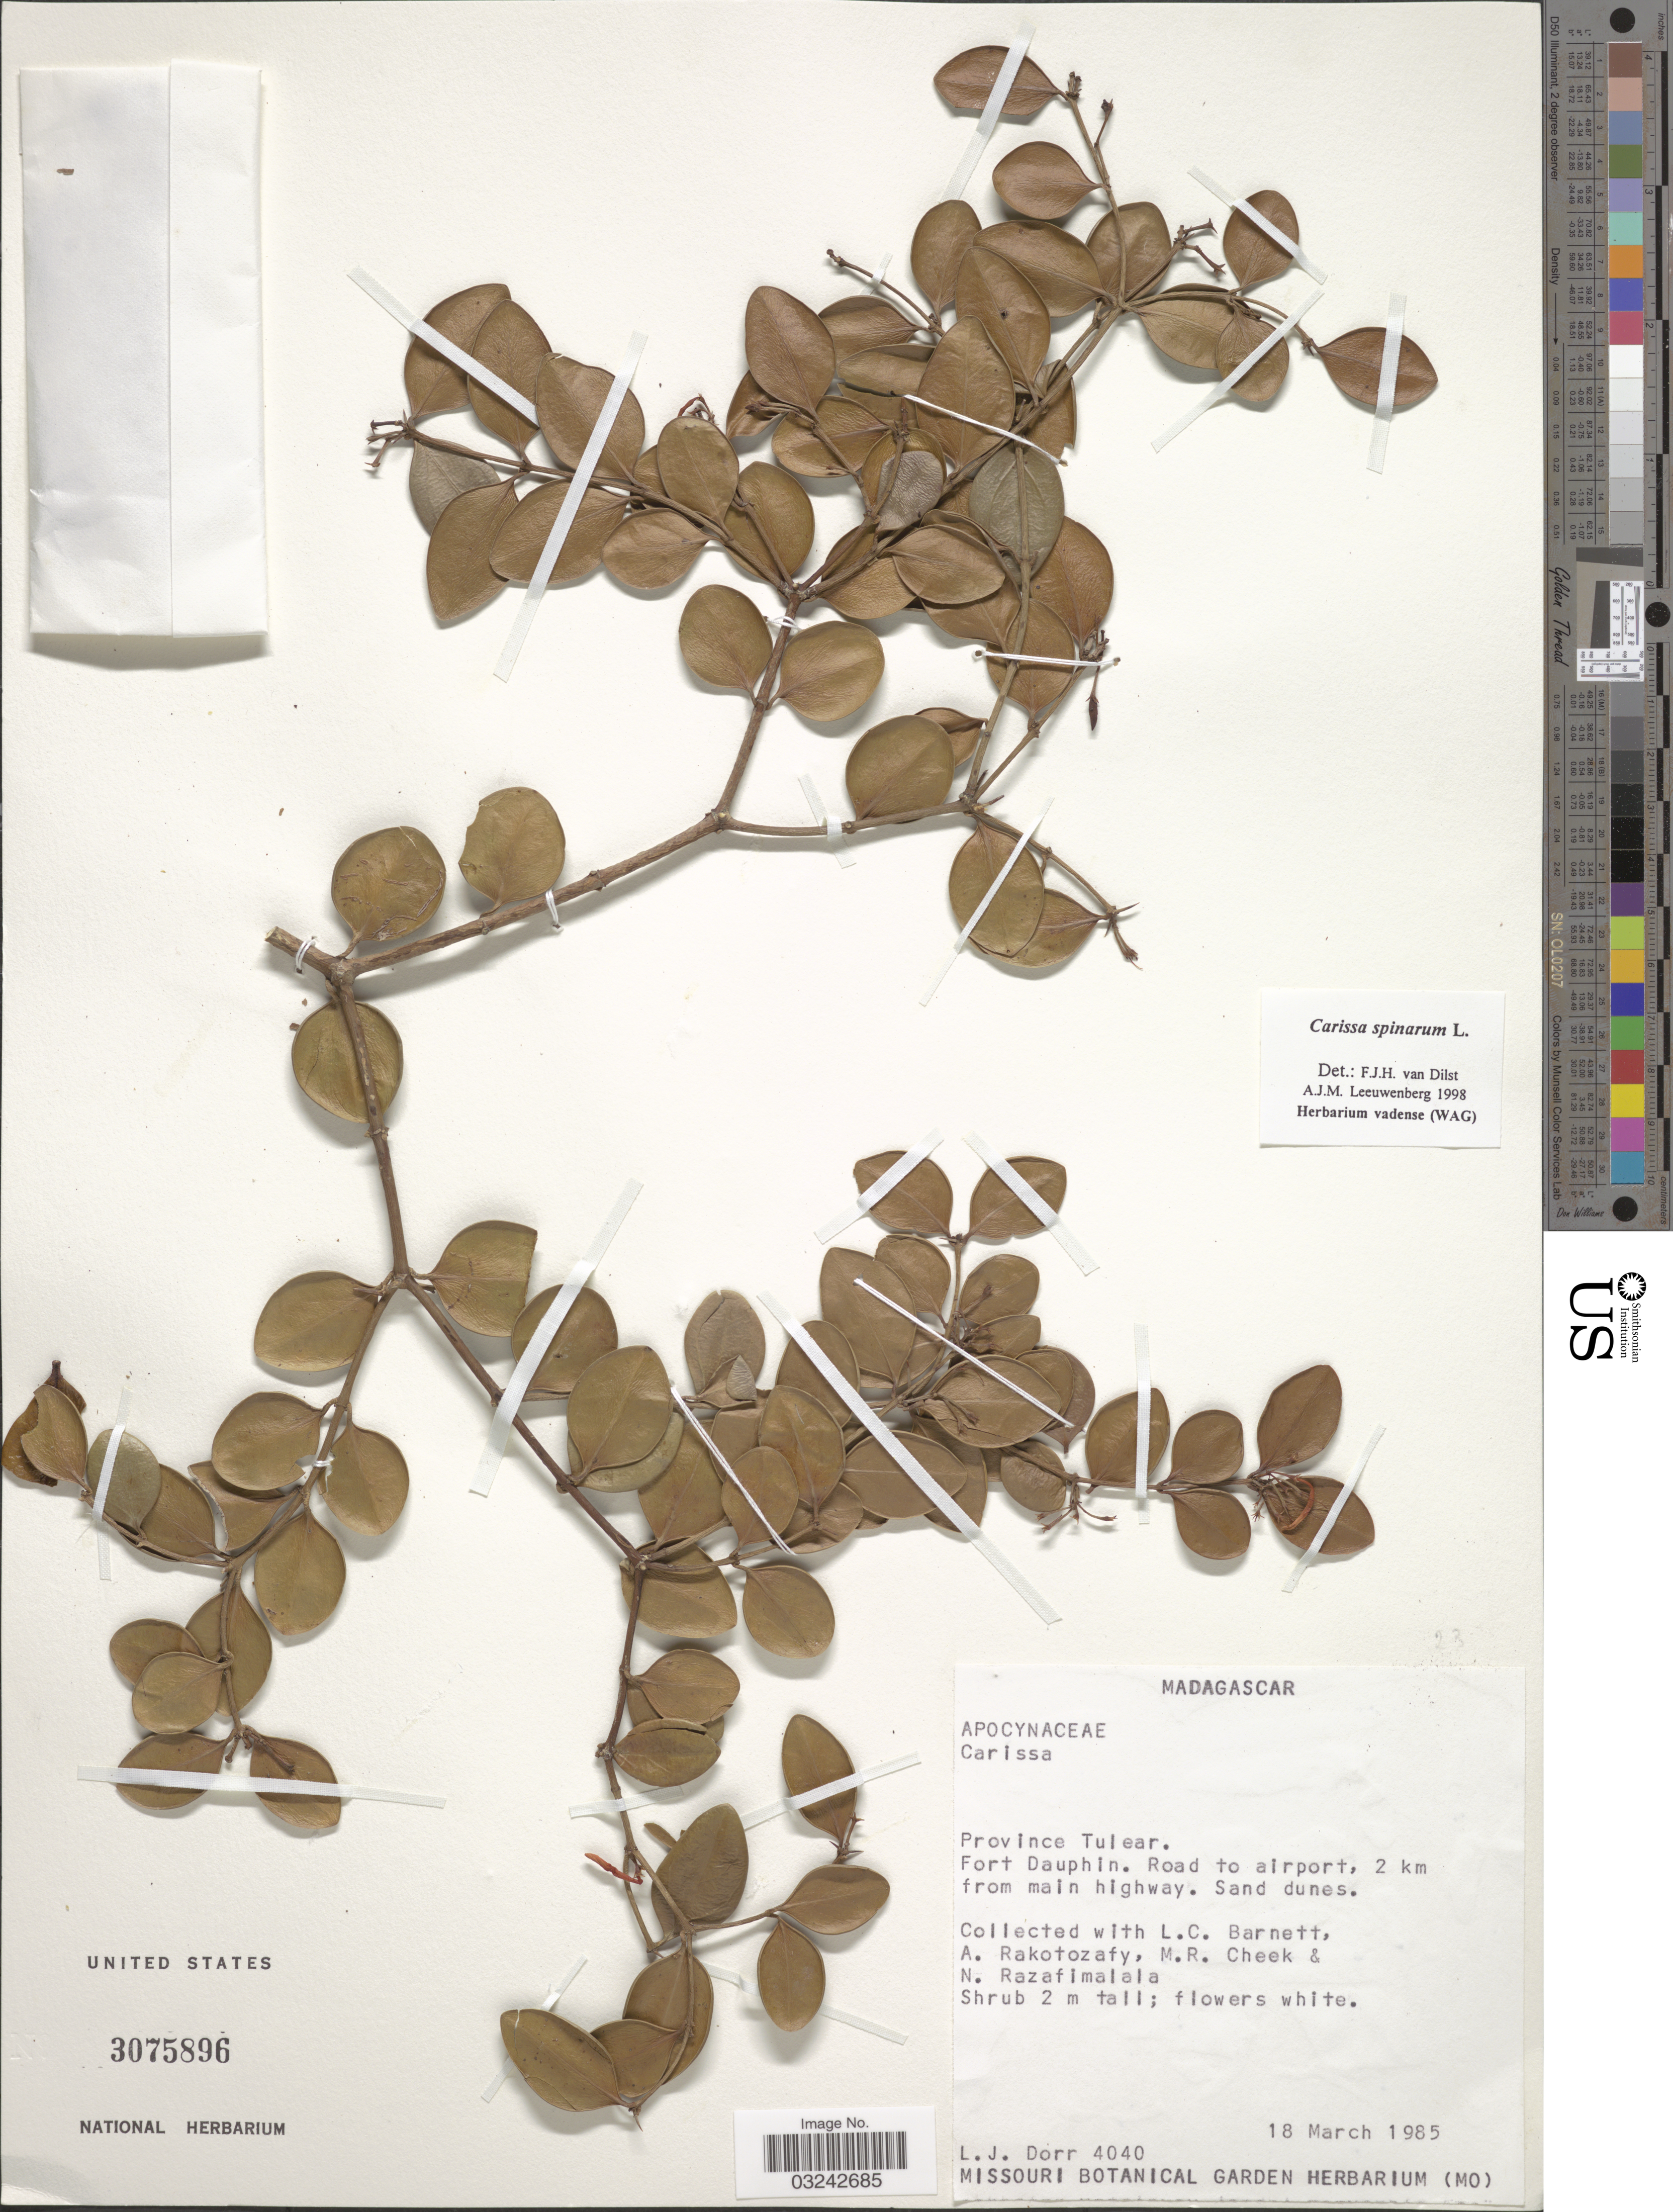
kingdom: Plantae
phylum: Tracheophyta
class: Magnoliopsida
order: Gentianales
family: Apocynaceae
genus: Carissa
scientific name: Carissa spinarum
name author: L.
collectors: L. J. Dorr, L. C. Barnett, A. Rakotozafy, M. Cheek & N. Razafimalala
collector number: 4040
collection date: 1985-03-18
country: Madagascar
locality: Province Tulear. Fort Dauphin. Road to airport, 2 km from main highway.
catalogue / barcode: US 3075896